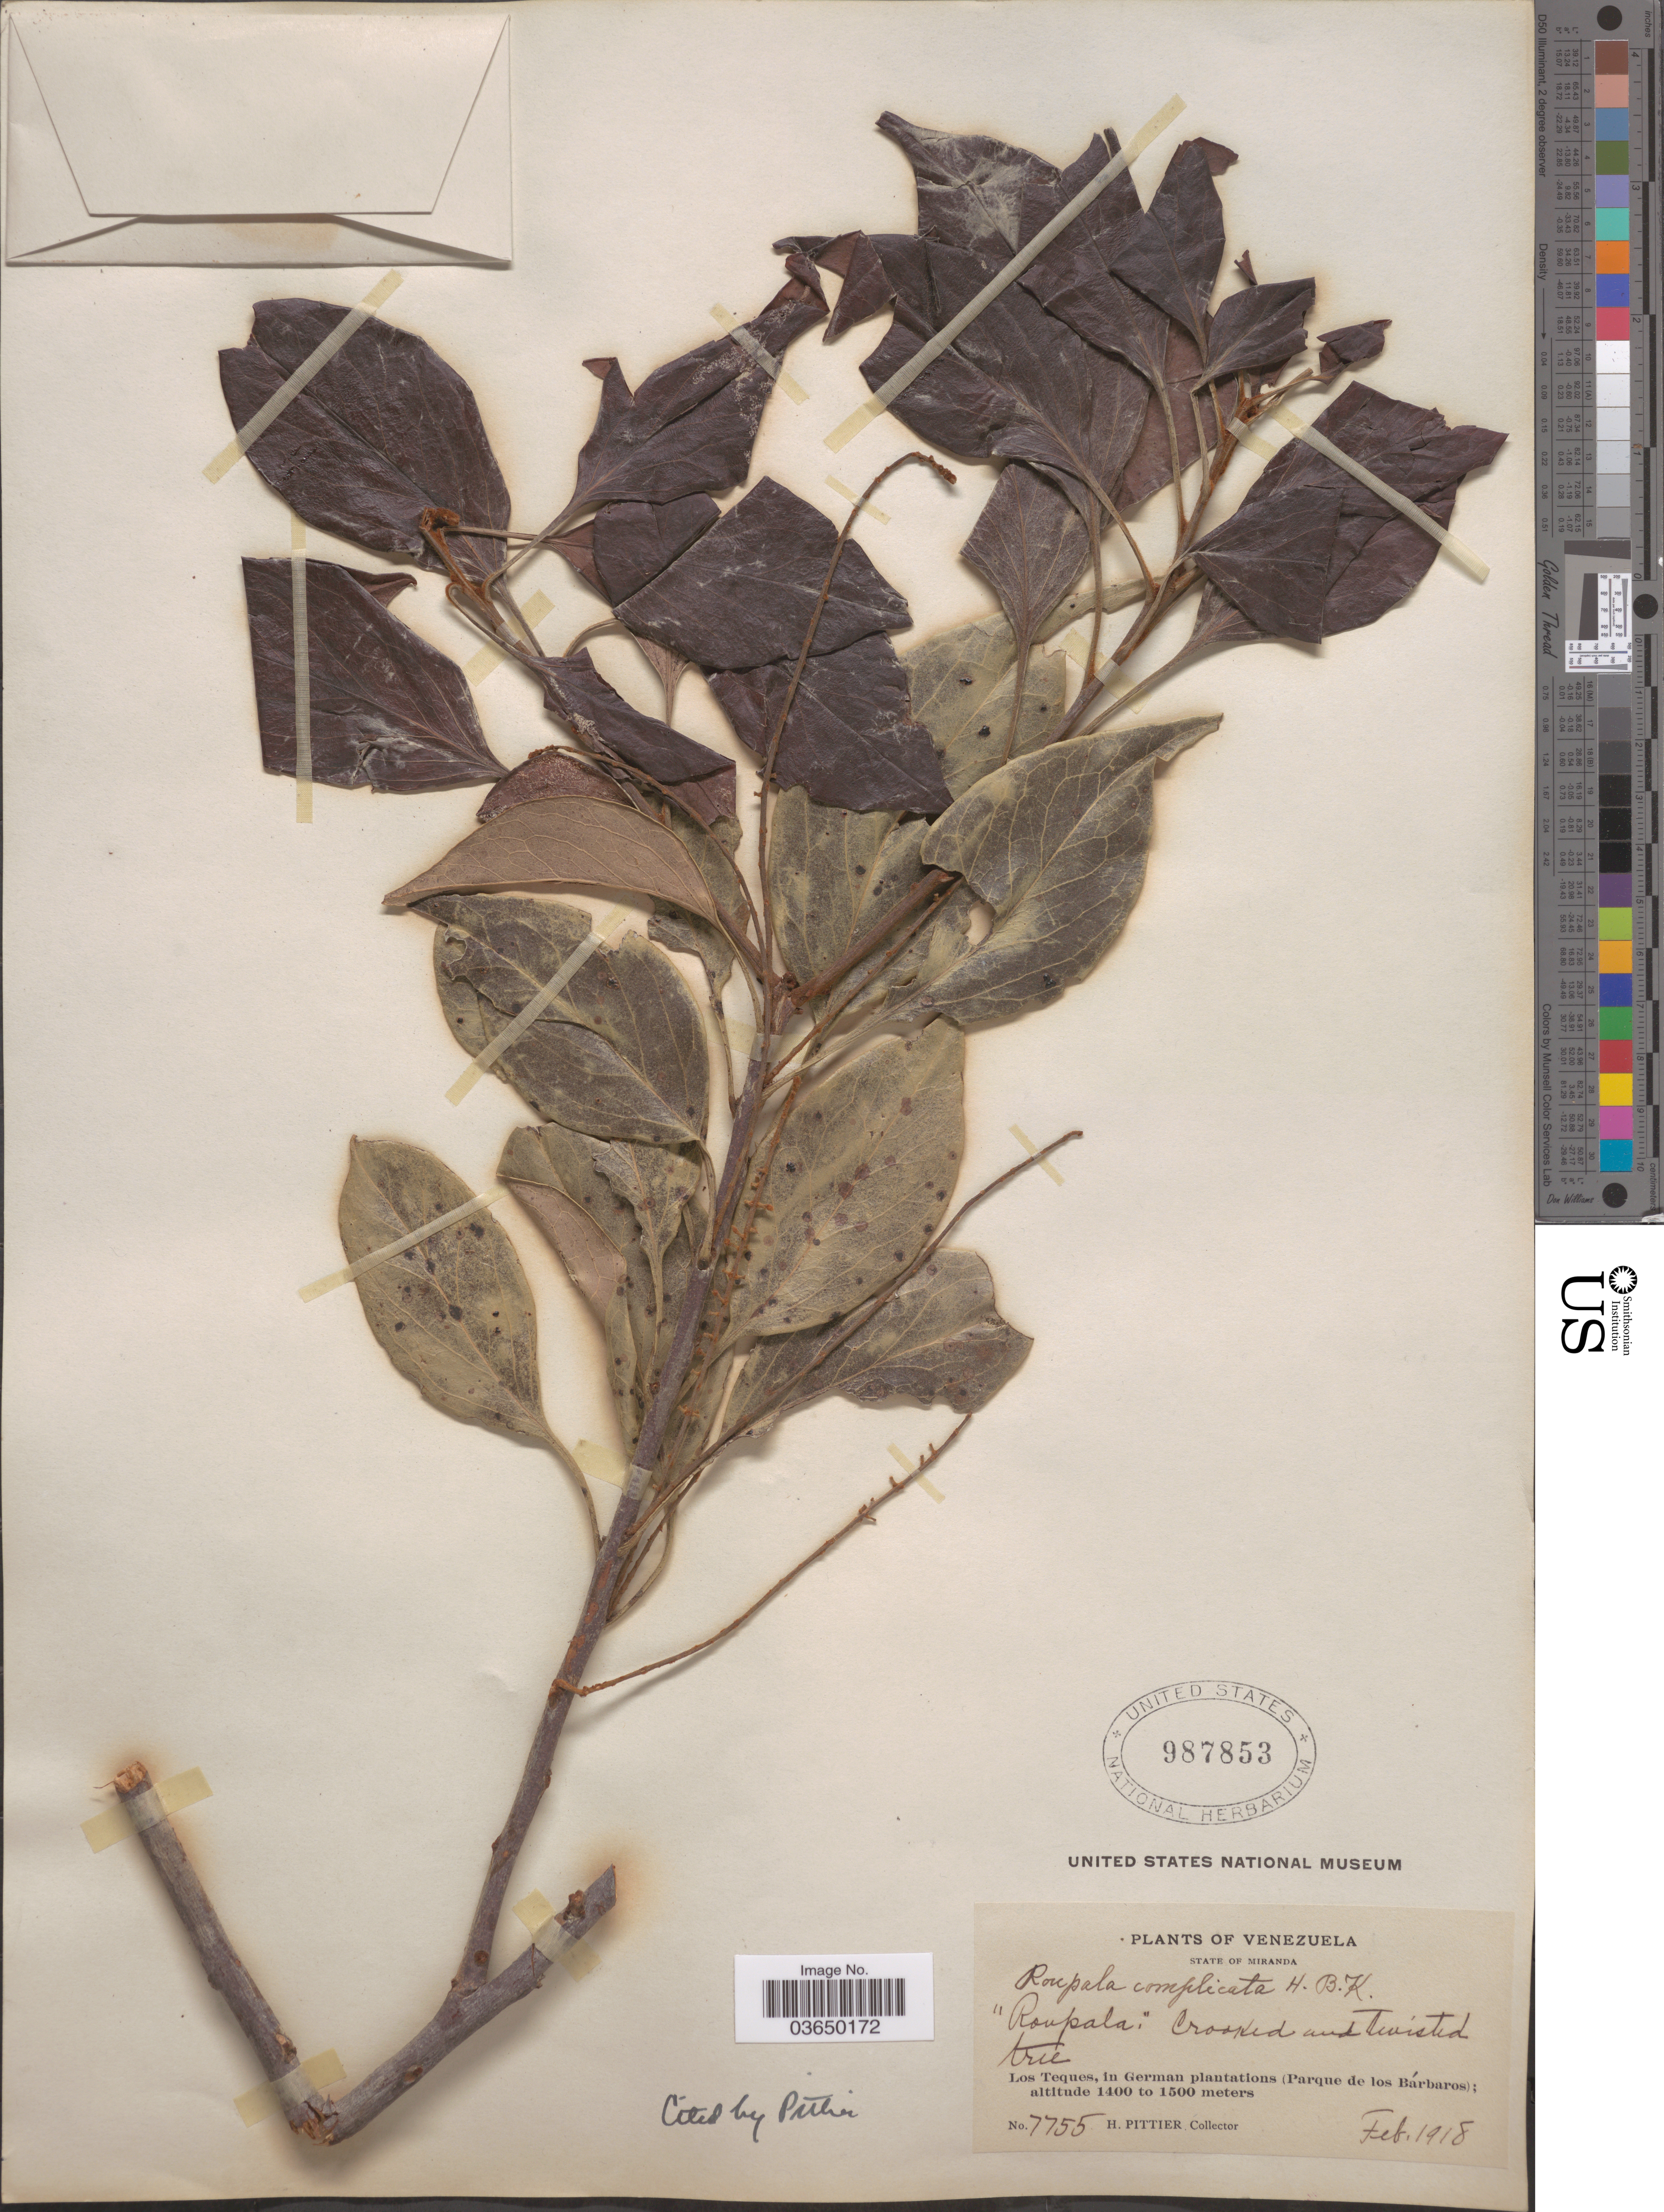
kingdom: Plantae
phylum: Tracheophyta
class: Magnoliopsida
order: Proteales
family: Proteaceae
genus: Roupala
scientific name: Roupala montana var. montana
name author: Aubl.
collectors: H. F. Pittier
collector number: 7755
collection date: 1918-02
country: Venezuela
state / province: Miranda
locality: Los Teques, in German plantations (Parque de los Bárbaros).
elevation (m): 1400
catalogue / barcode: US 987853